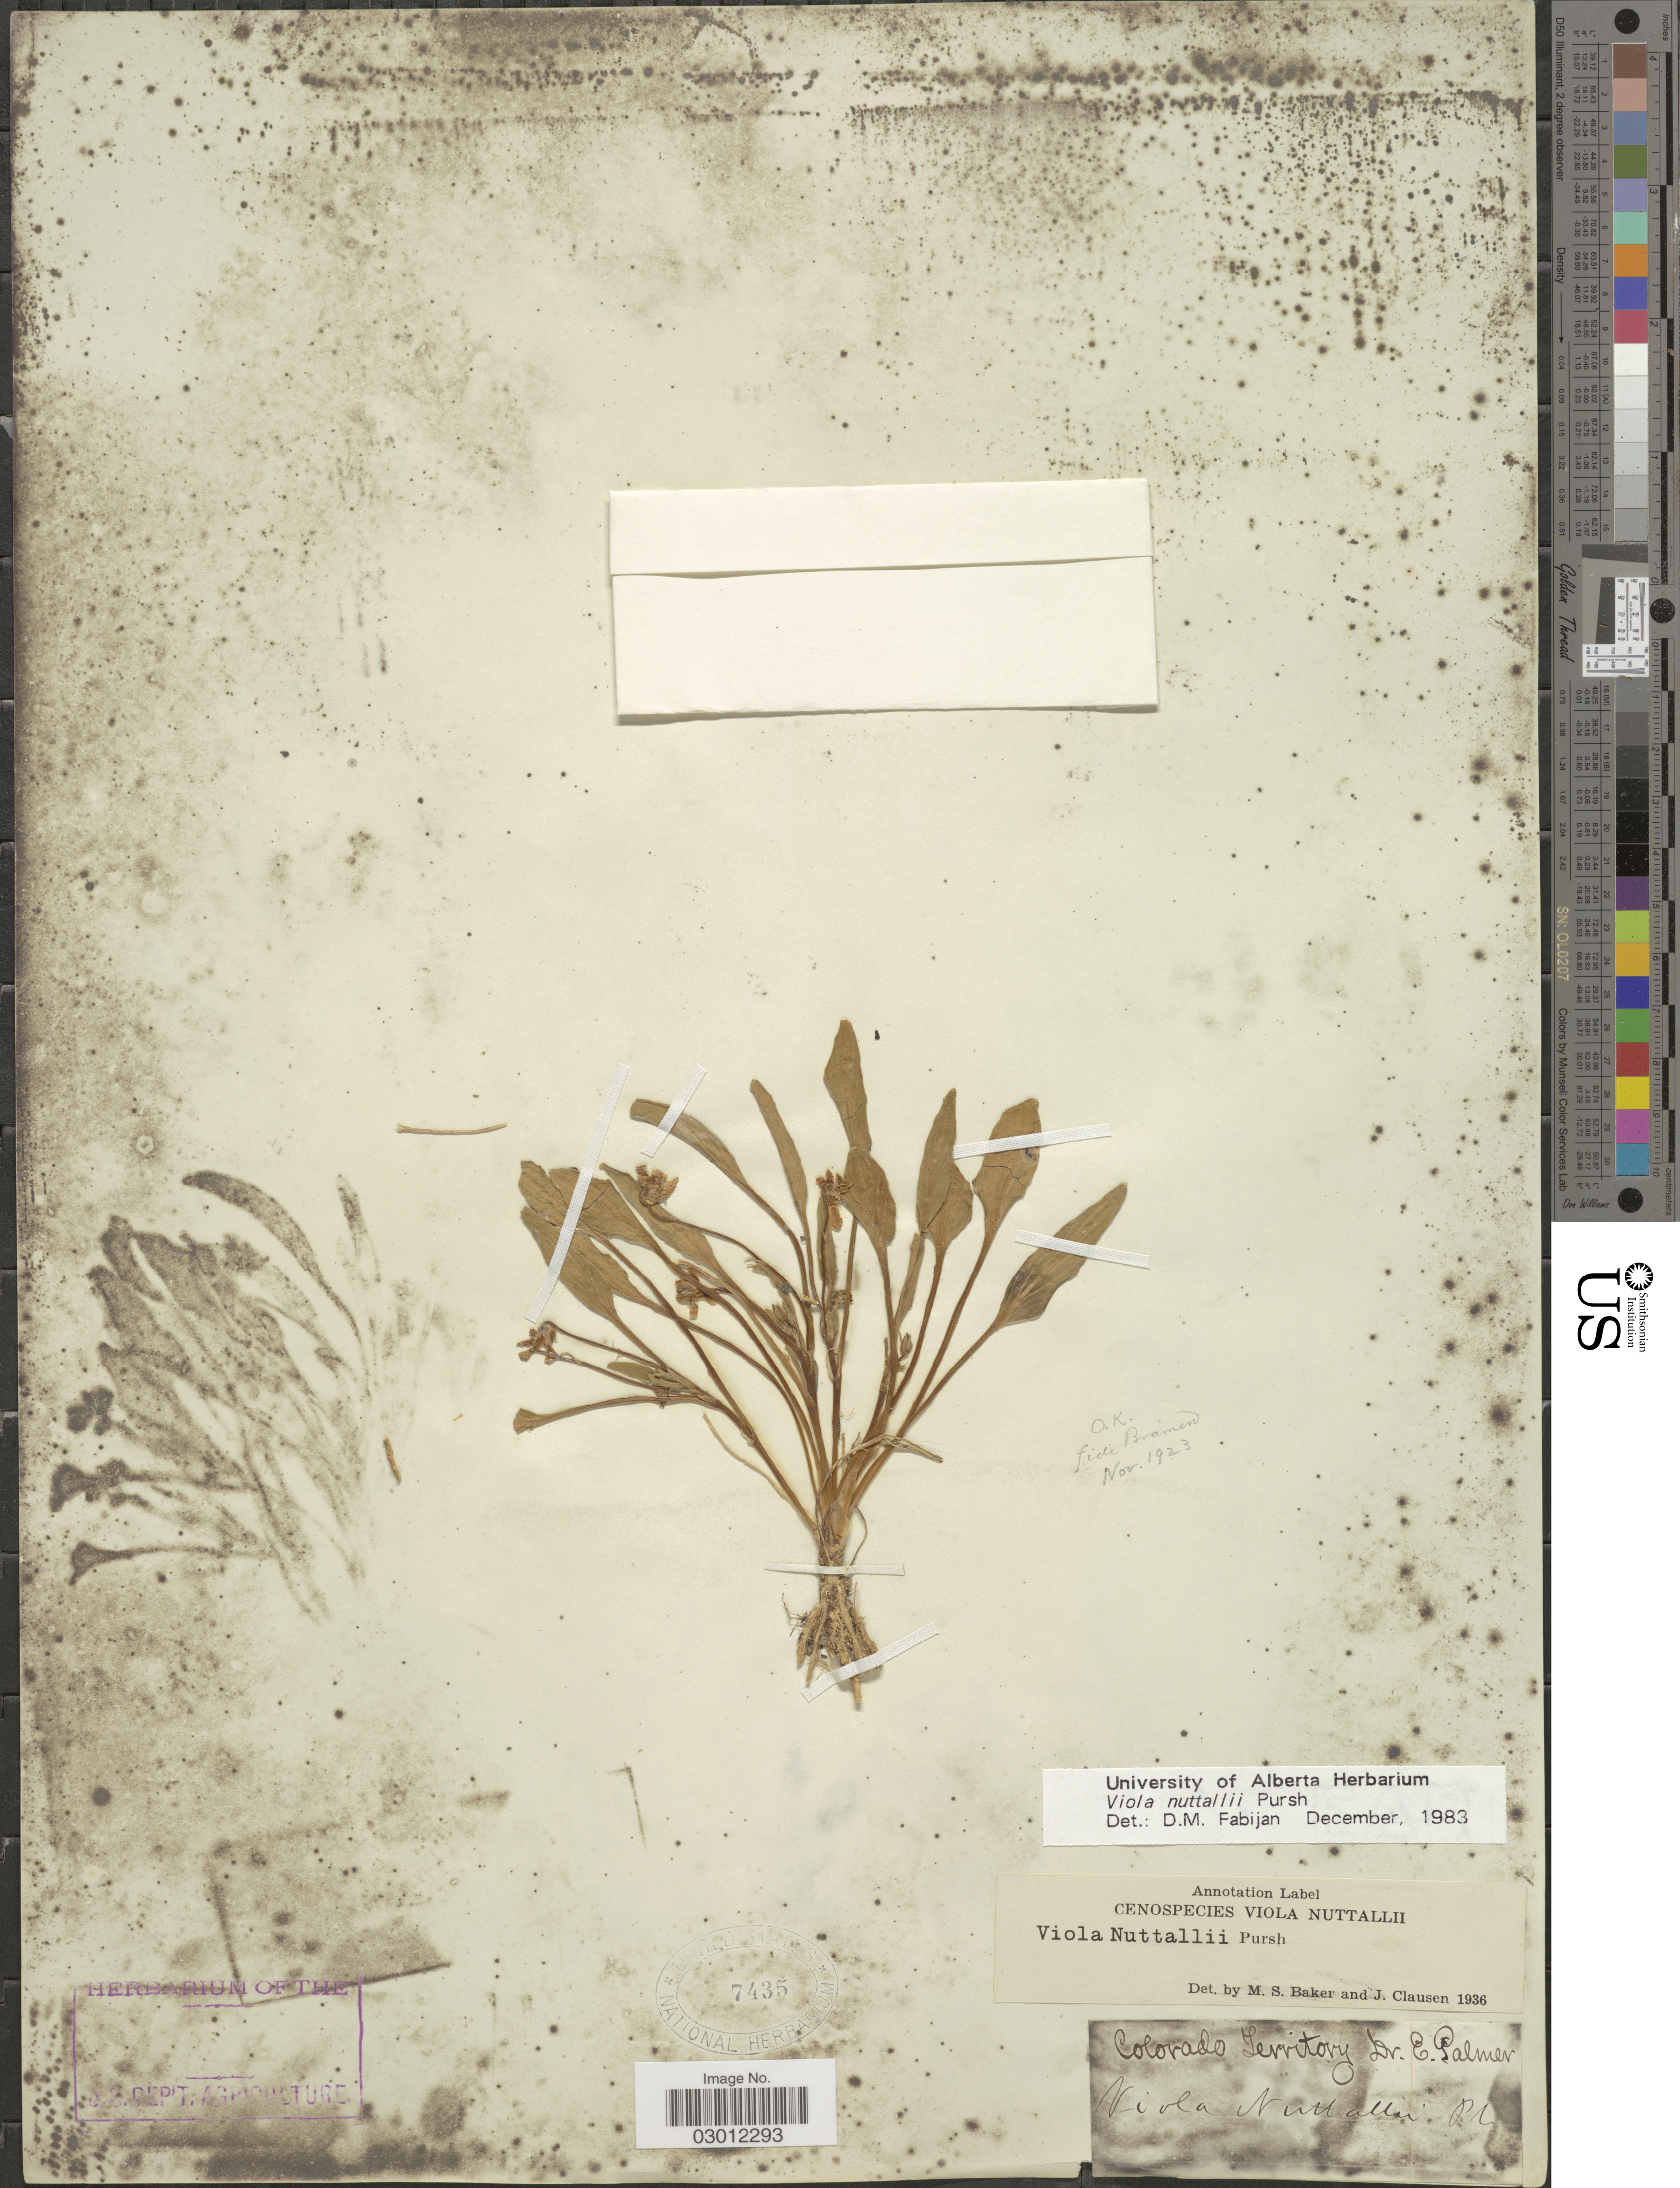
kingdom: Plantae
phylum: Tracheophyta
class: Magnoliopsida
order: Malpighiales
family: Violaceae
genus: Viola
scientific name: Viola nuttallii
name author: Pursh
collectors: E. Palmer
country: United States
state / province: Colorado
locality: Colorado Territory.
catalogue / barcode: US 7435